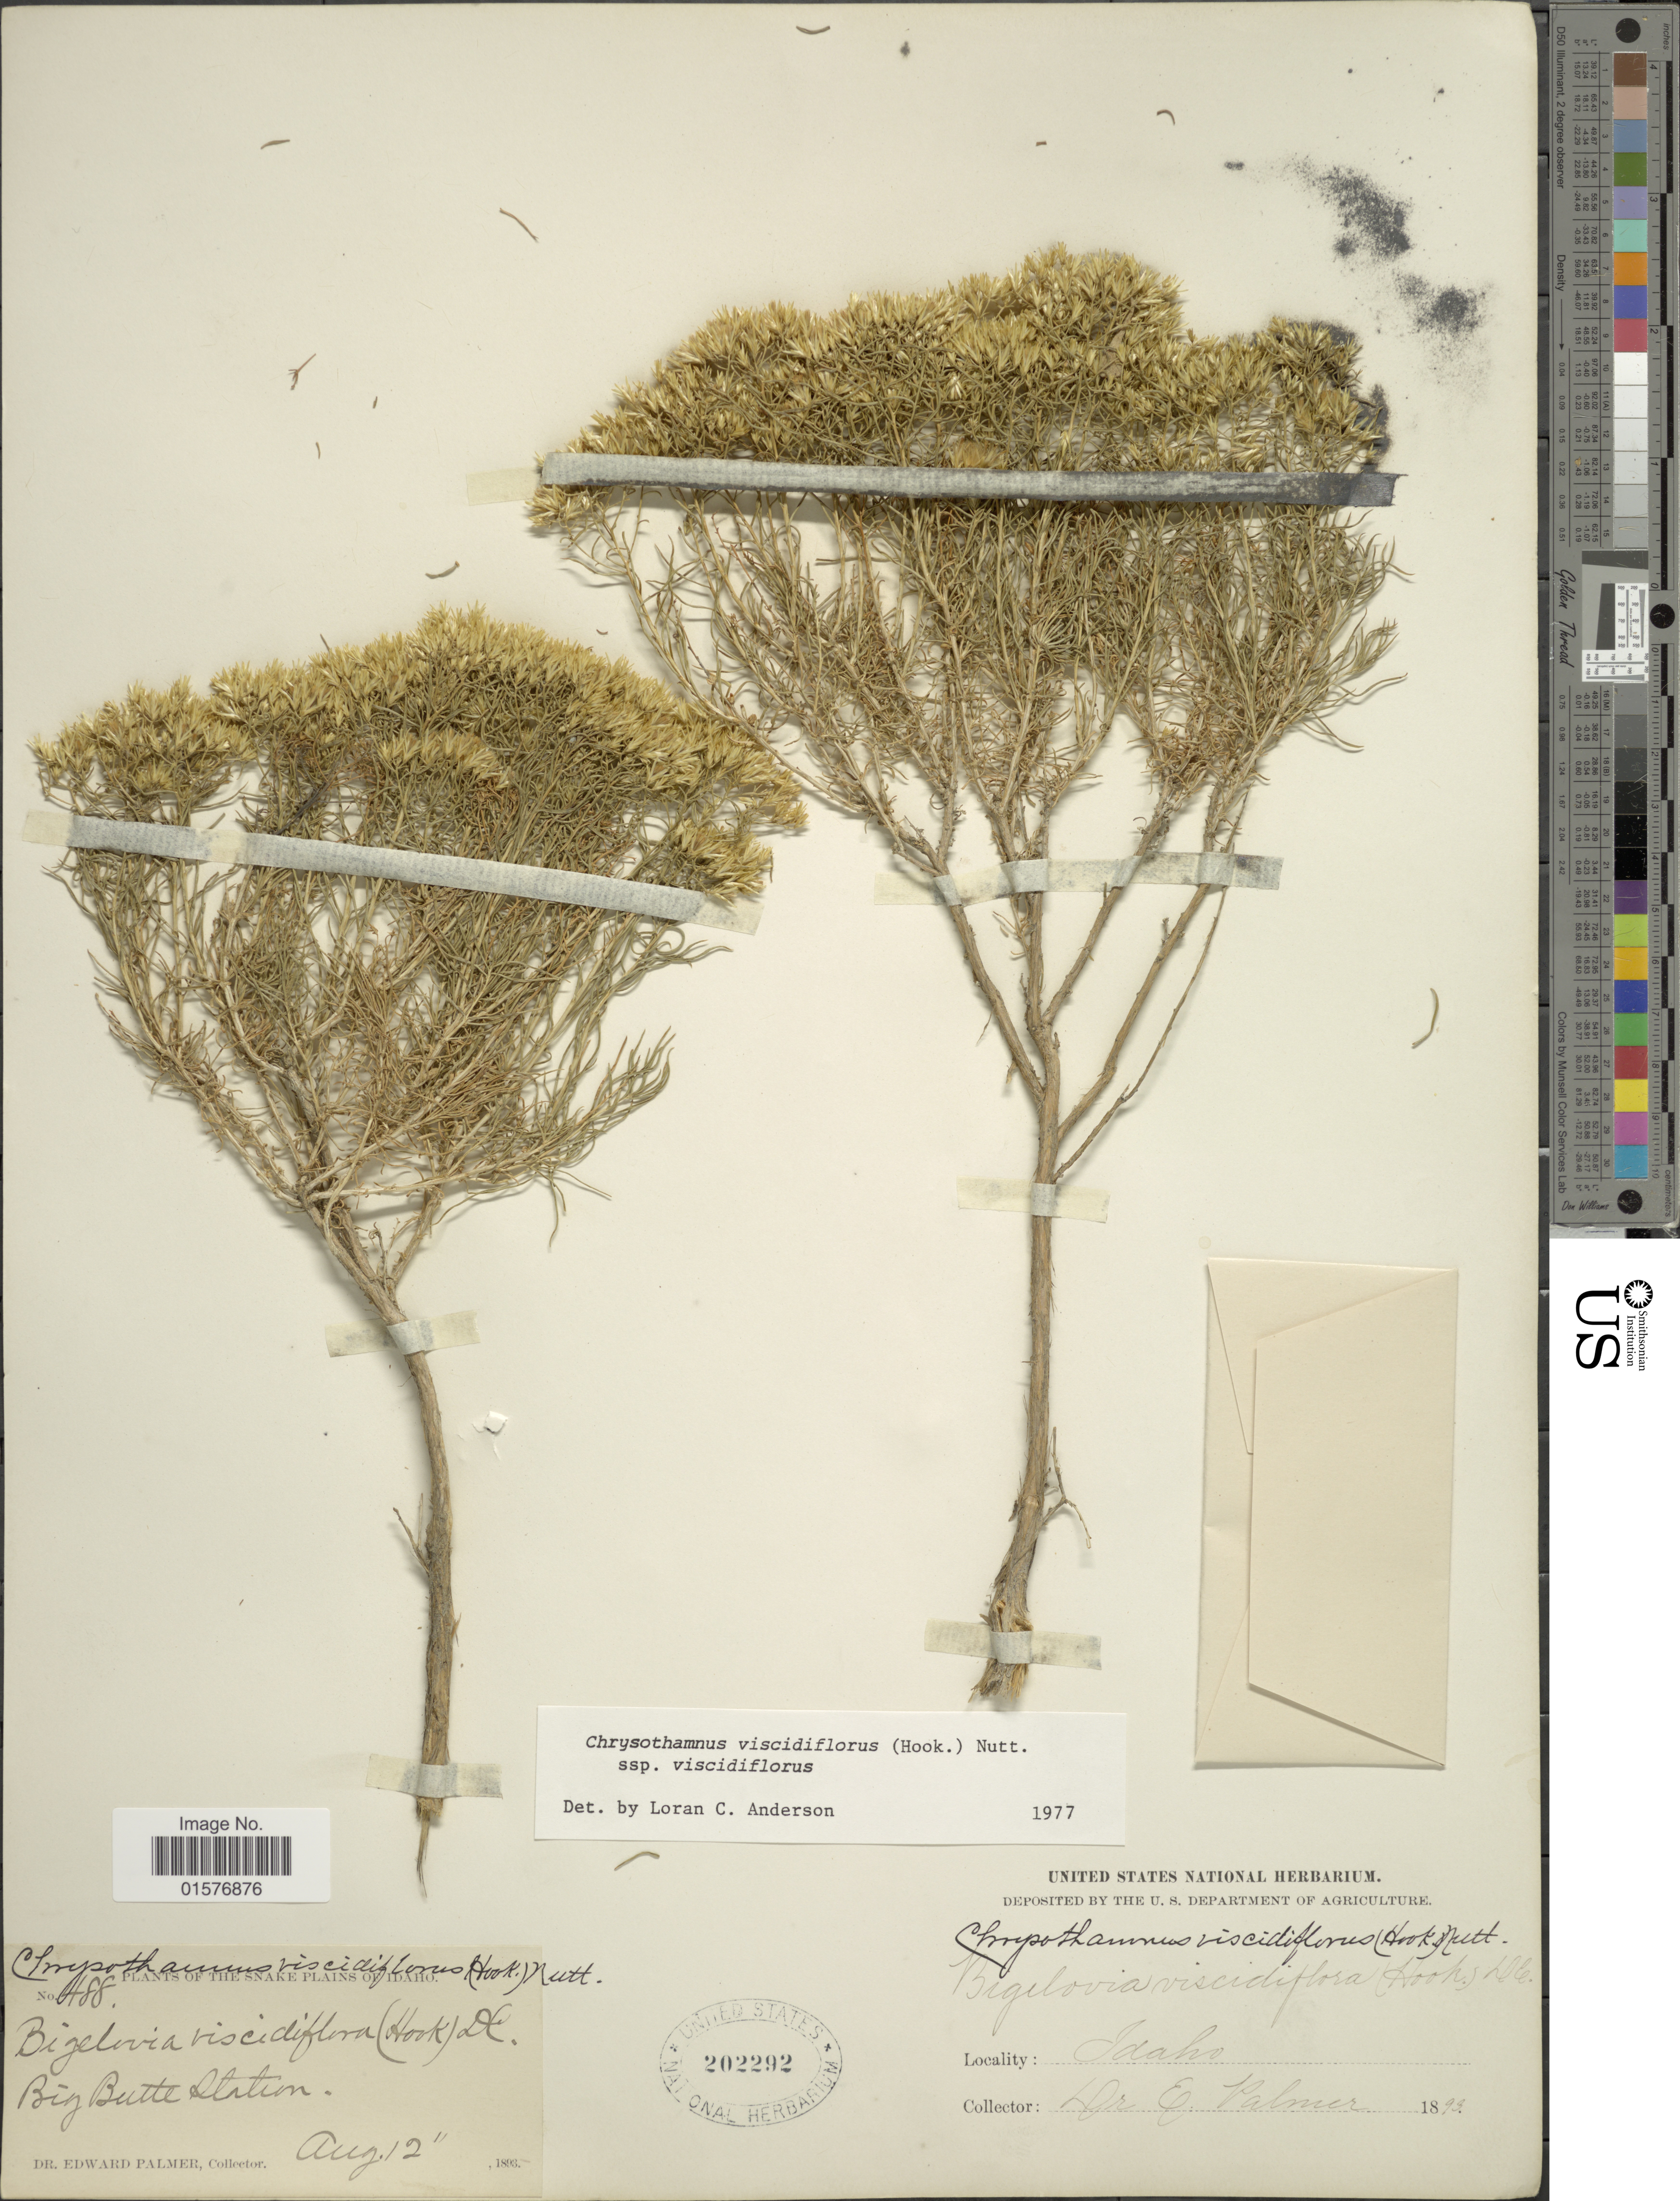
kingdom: Plantae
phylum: Tracheophyta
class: Magnoliopsida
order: Asterales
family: Asteraceae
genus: Chrysothamnus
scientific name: Chrysothamnus viscidiflorus subsp. viscidiflorus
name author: (Hook.) Nutt.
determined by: Urbatsch, Lowell E., Curator (LSU), Louisiana State University (UNITED STATES)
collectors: E. Palmer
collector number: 488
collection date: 1893-08-12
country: United States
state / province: Idaho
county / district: Butte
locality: Big Butte Station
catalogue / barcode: US 202292